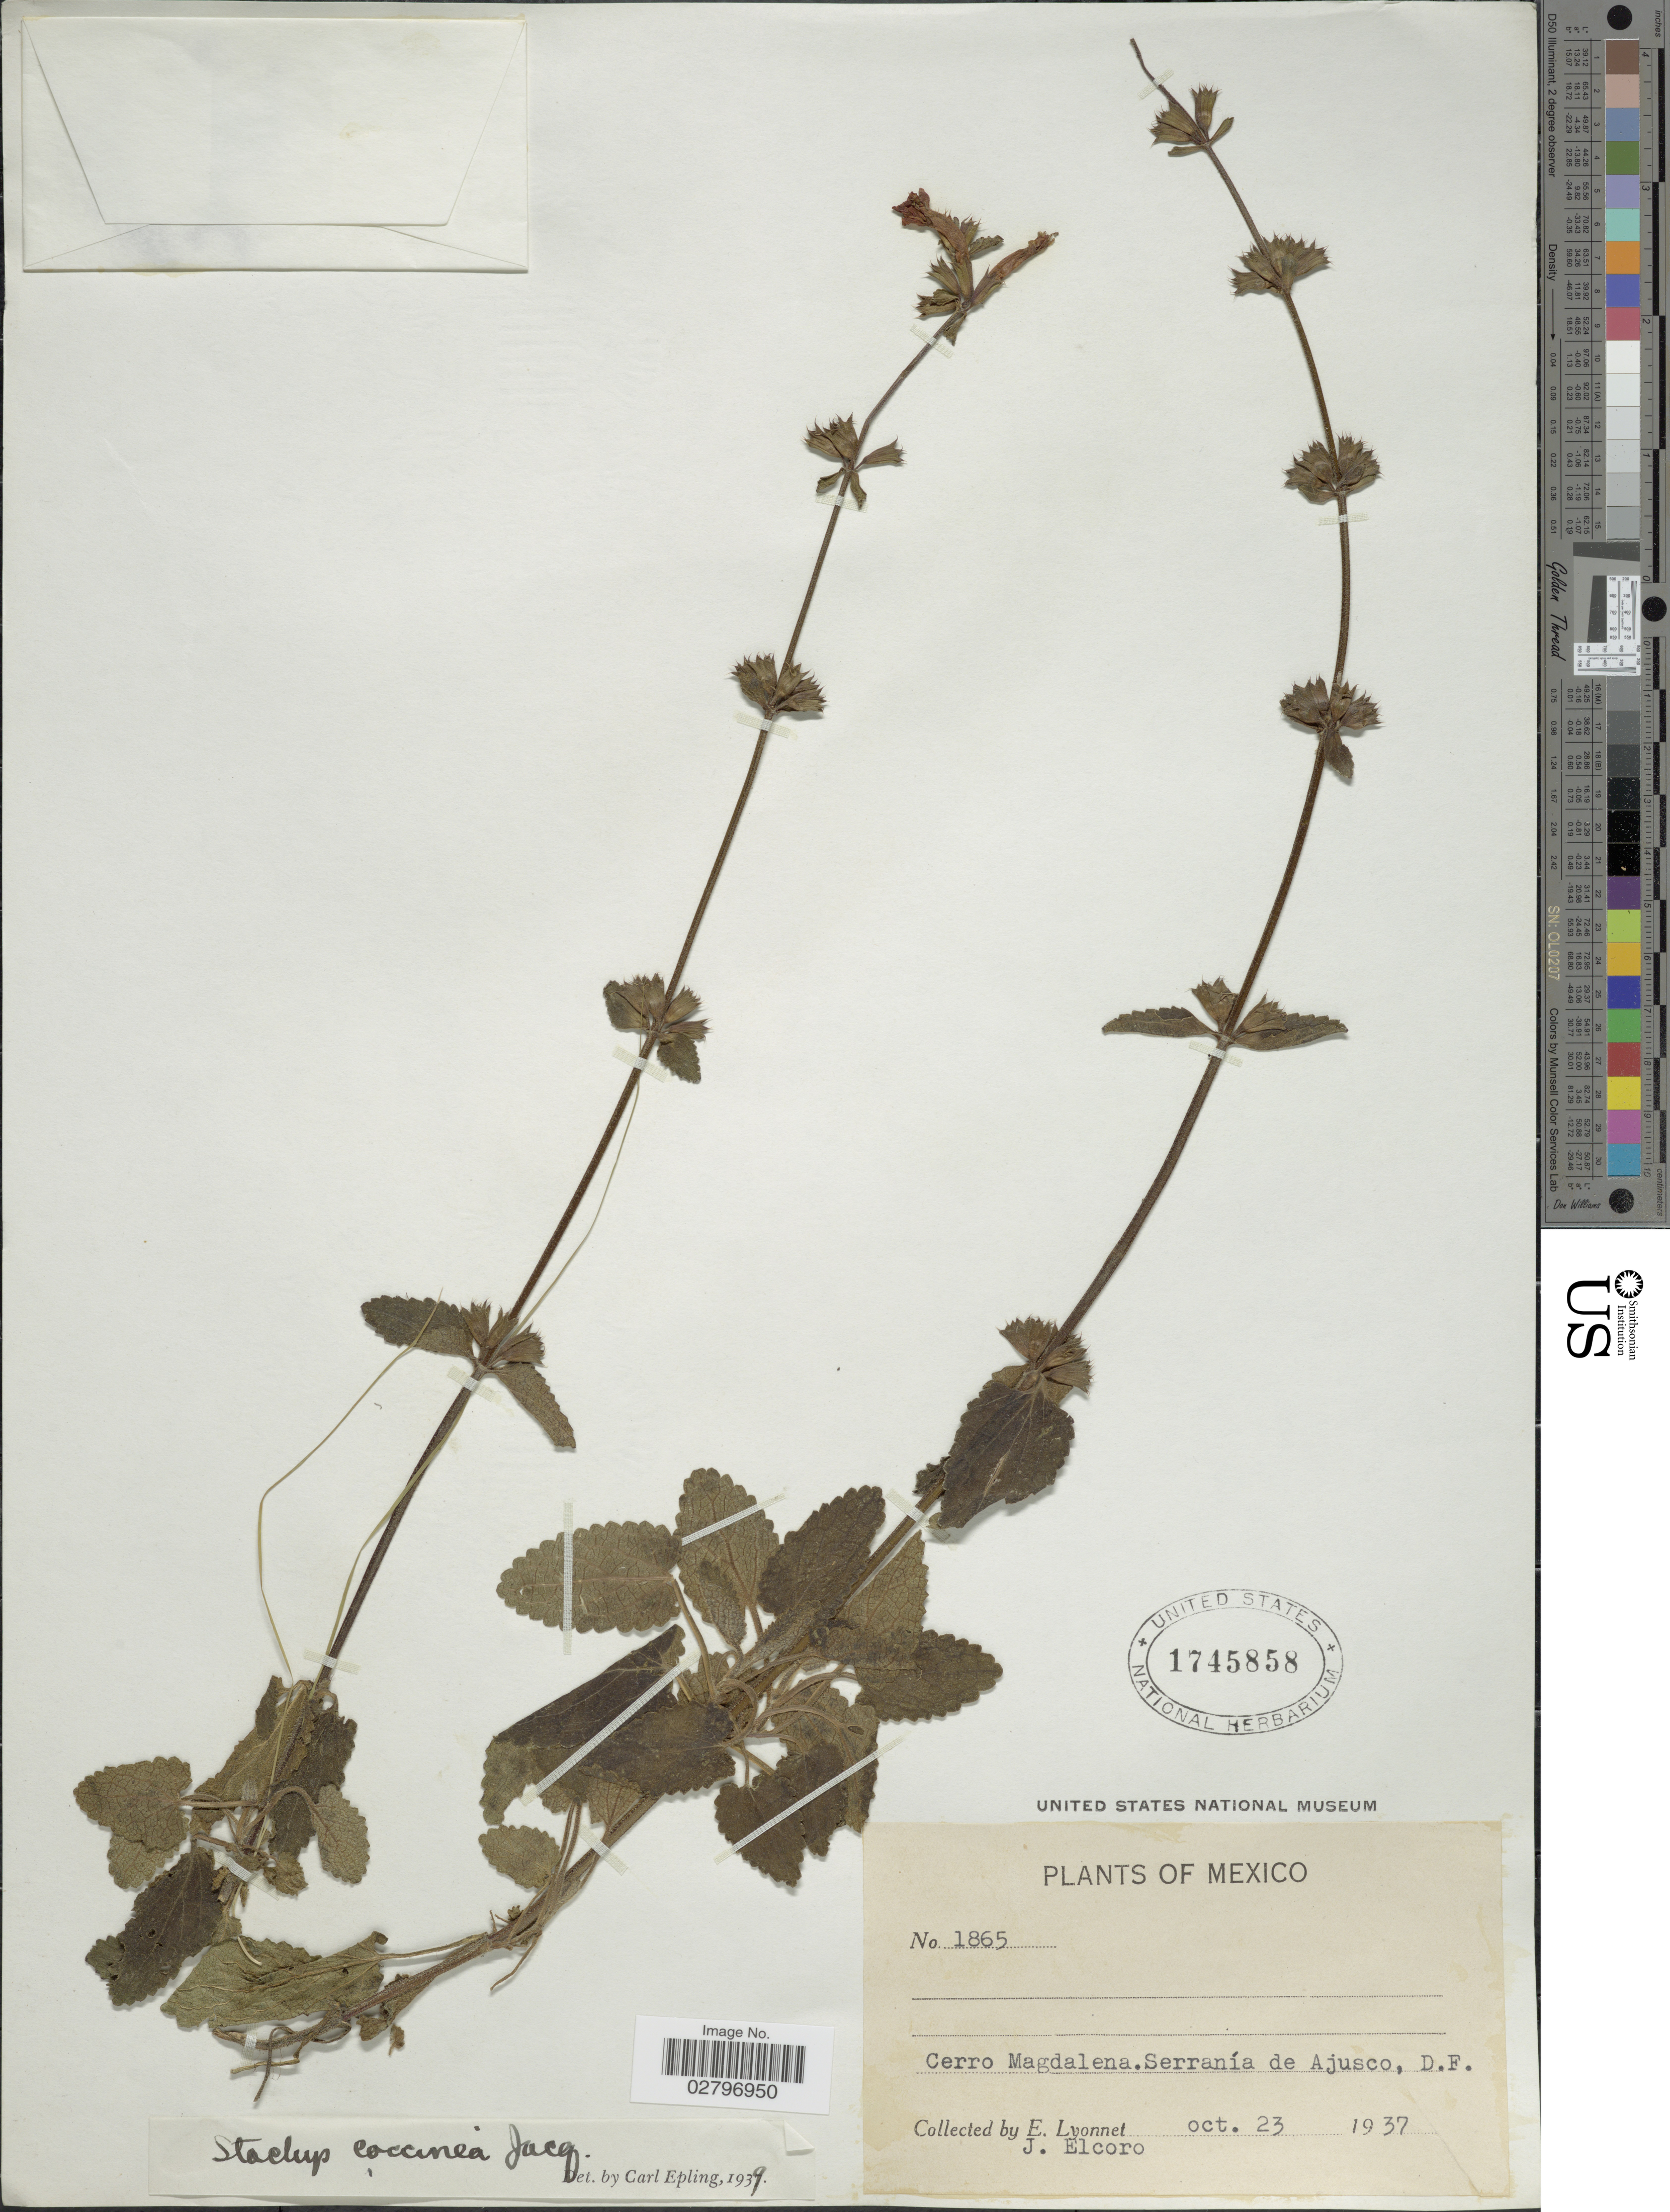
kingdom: Plantae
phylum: Tracheophyta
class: Magnoliopsida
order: Lamiales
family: Lamiaceae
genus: Stachys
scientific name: Stachys coccinea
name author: Ortega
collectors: E. Lyonnet & J. Elcoro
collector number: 1865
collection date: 1937-10-23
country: Mexico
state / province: Distrito Federal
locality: Cerro Magdalena, Serranía de Ajusco, D.F.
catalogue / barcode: US 1745858